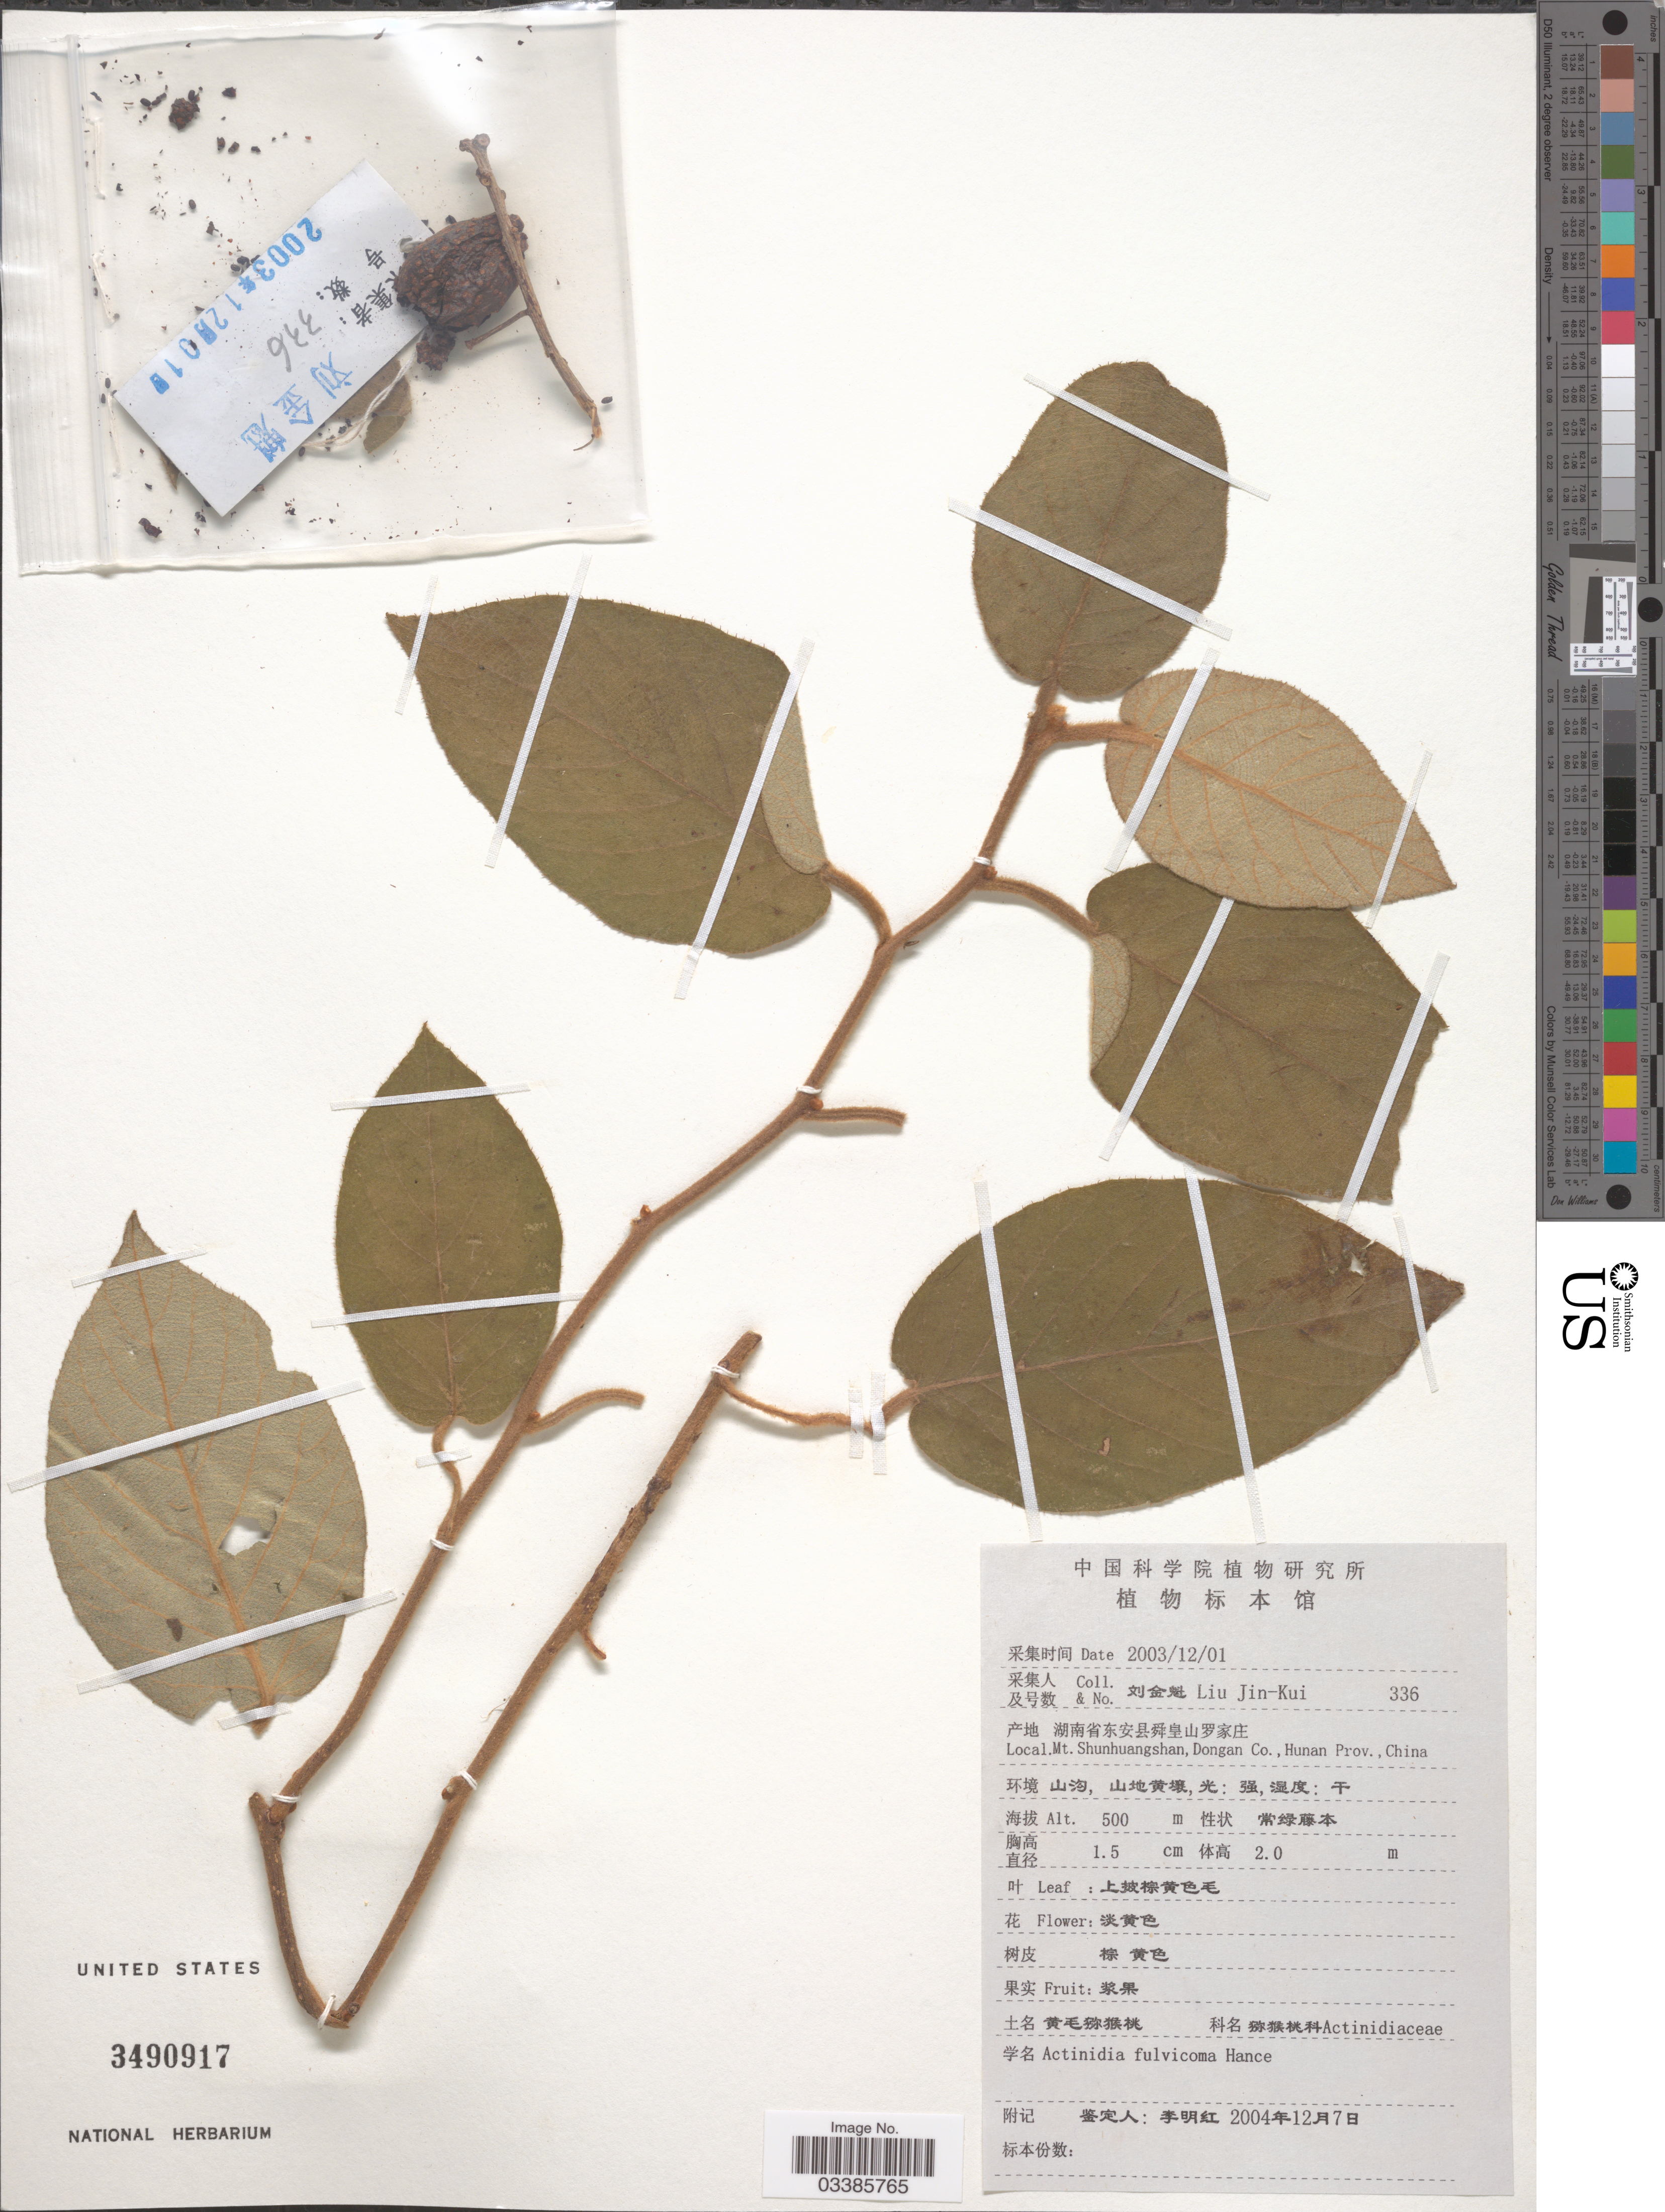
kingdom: Plantae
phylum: Tracheophyta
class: Magnoliopsida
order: Ericales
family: Actinidiaceae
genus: Actinidia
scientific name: Actinidia fulvicoma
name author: Hance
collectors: Liu Jin-Kui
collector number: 336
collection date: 2003-12-01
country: China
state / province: Hunan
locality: Mt. Shunhuangshan, Dongan Co.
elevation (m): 500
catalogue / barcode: US 3490917